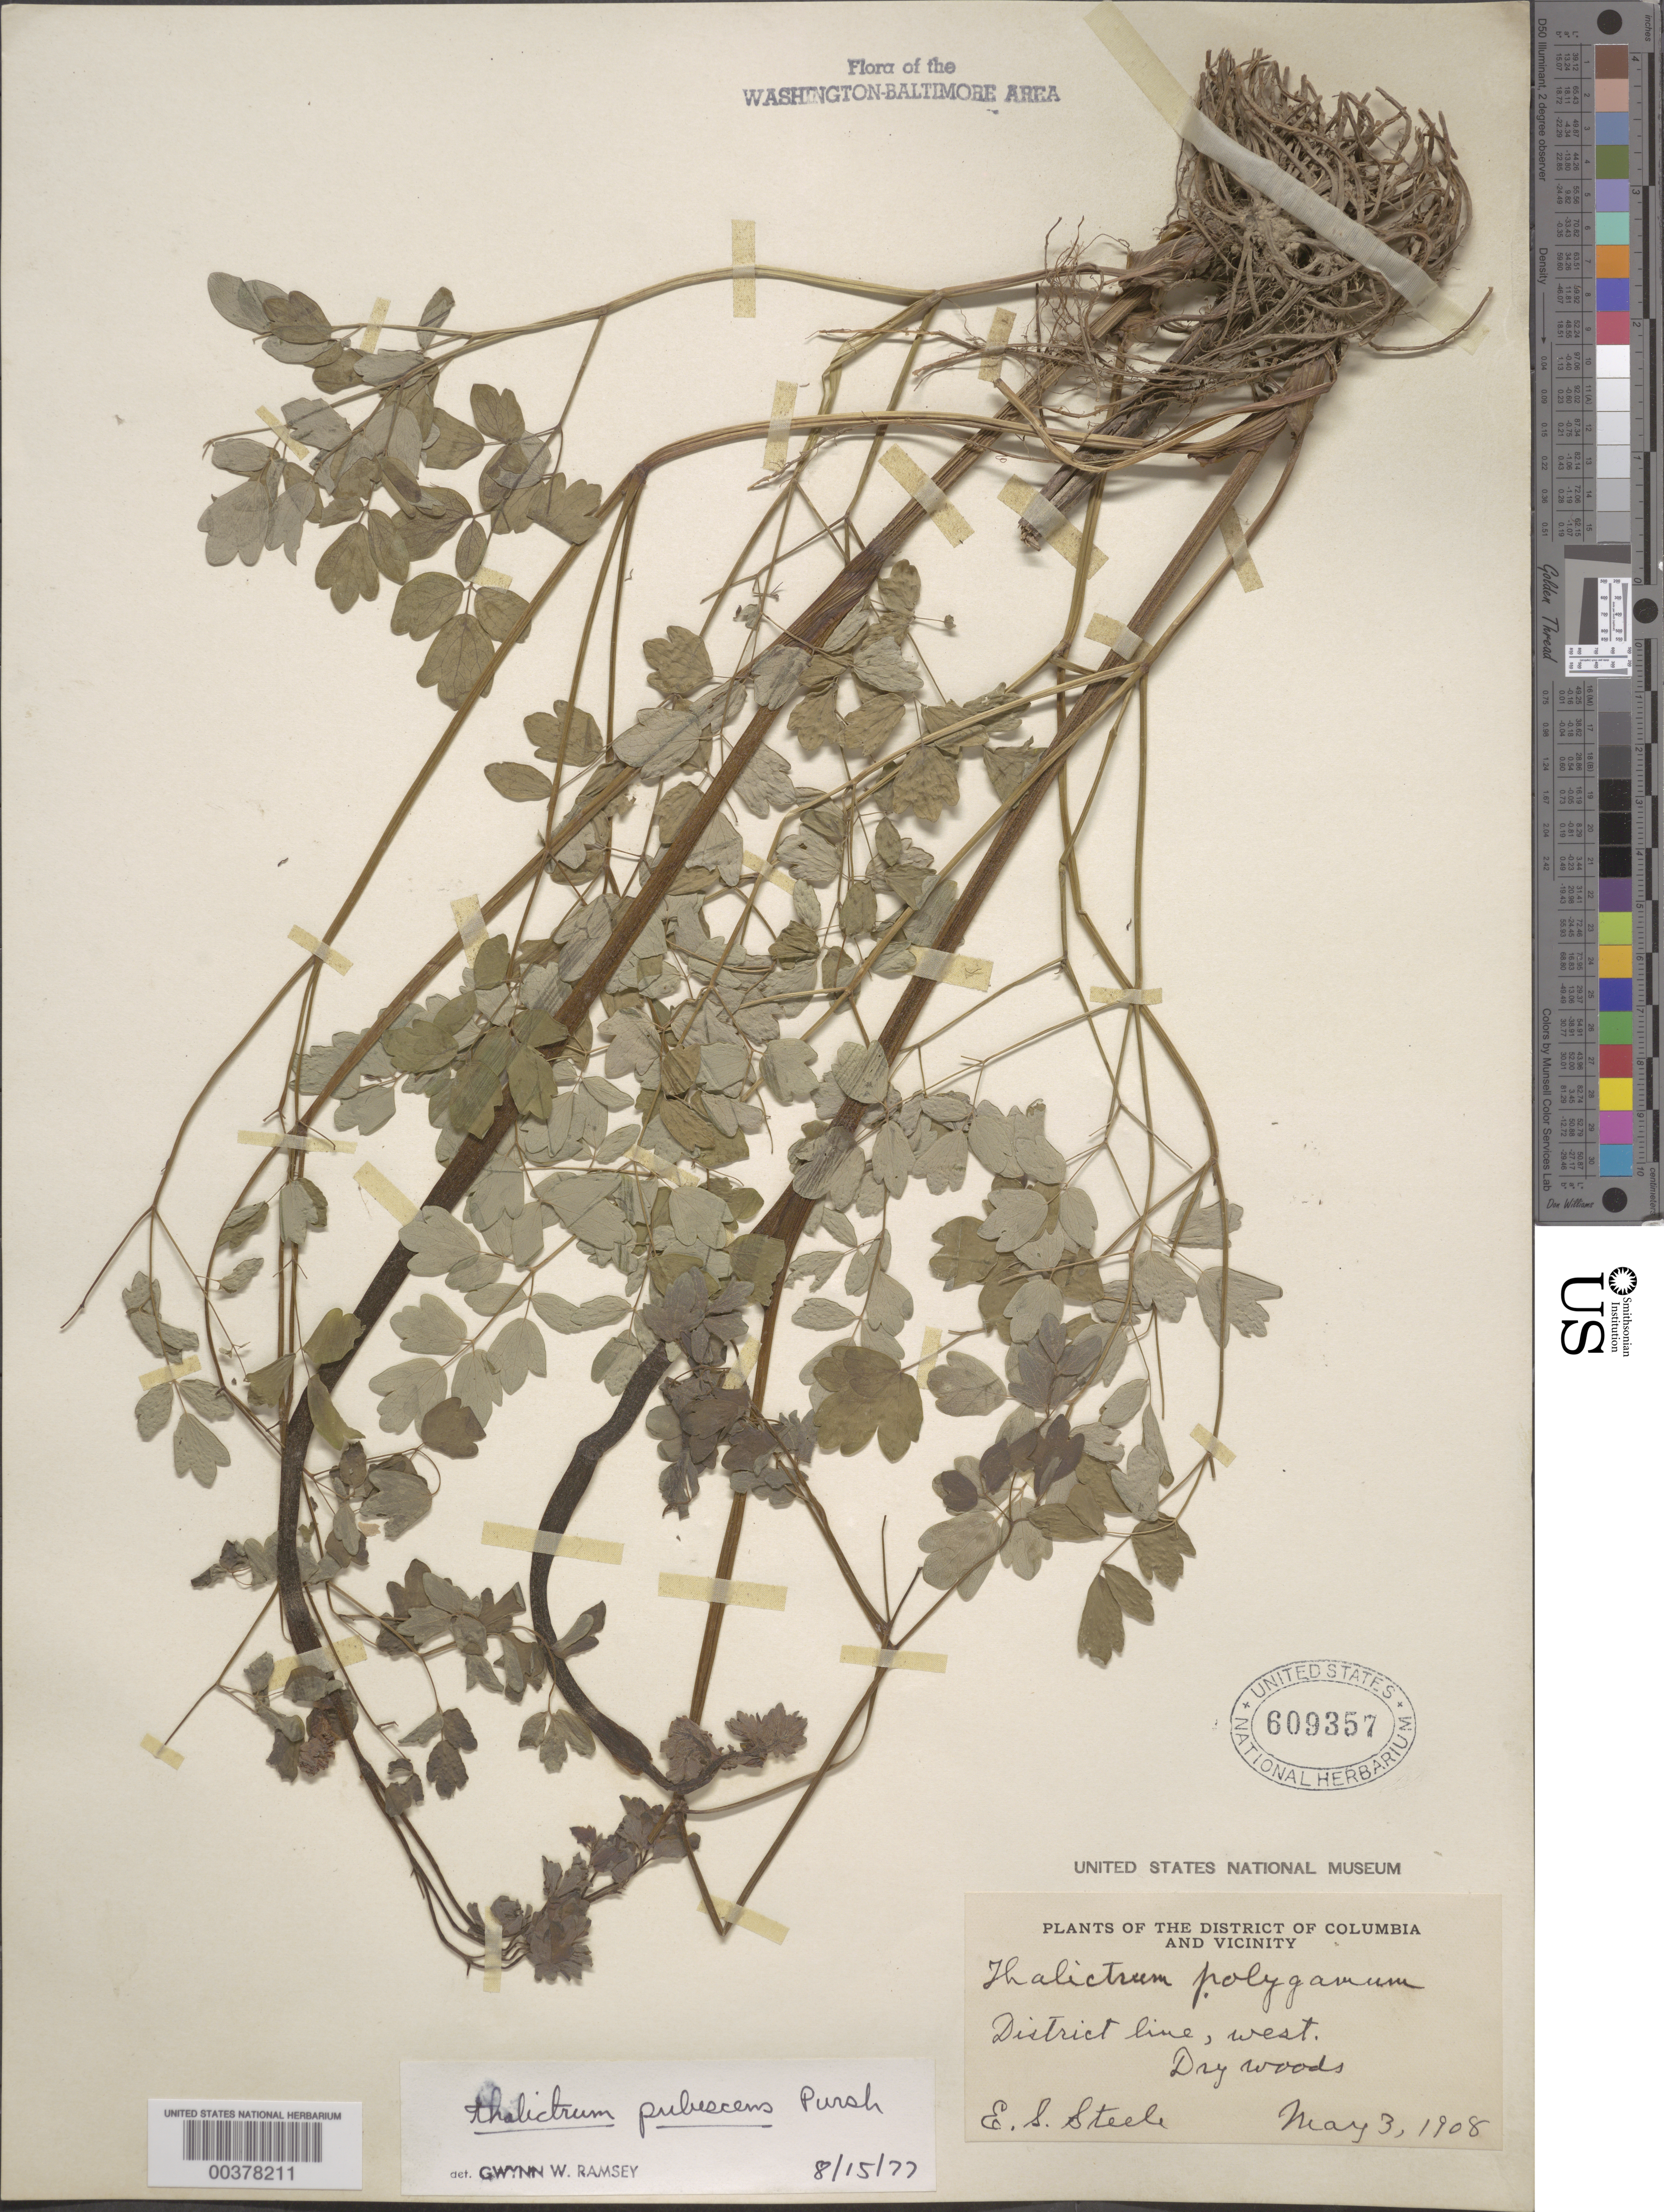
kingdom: Plantae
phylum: Tracheophyta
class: Magnoliopsida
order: Ranunculales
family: Ranunculaceae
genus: Thalictrum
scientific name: Thalictrum pubescens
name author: Pursh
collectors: E. Steele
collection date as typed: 03 May 1908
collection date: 1908-05-03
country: United States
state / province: District of Columbia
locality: District Line, West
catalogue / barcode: US 609357